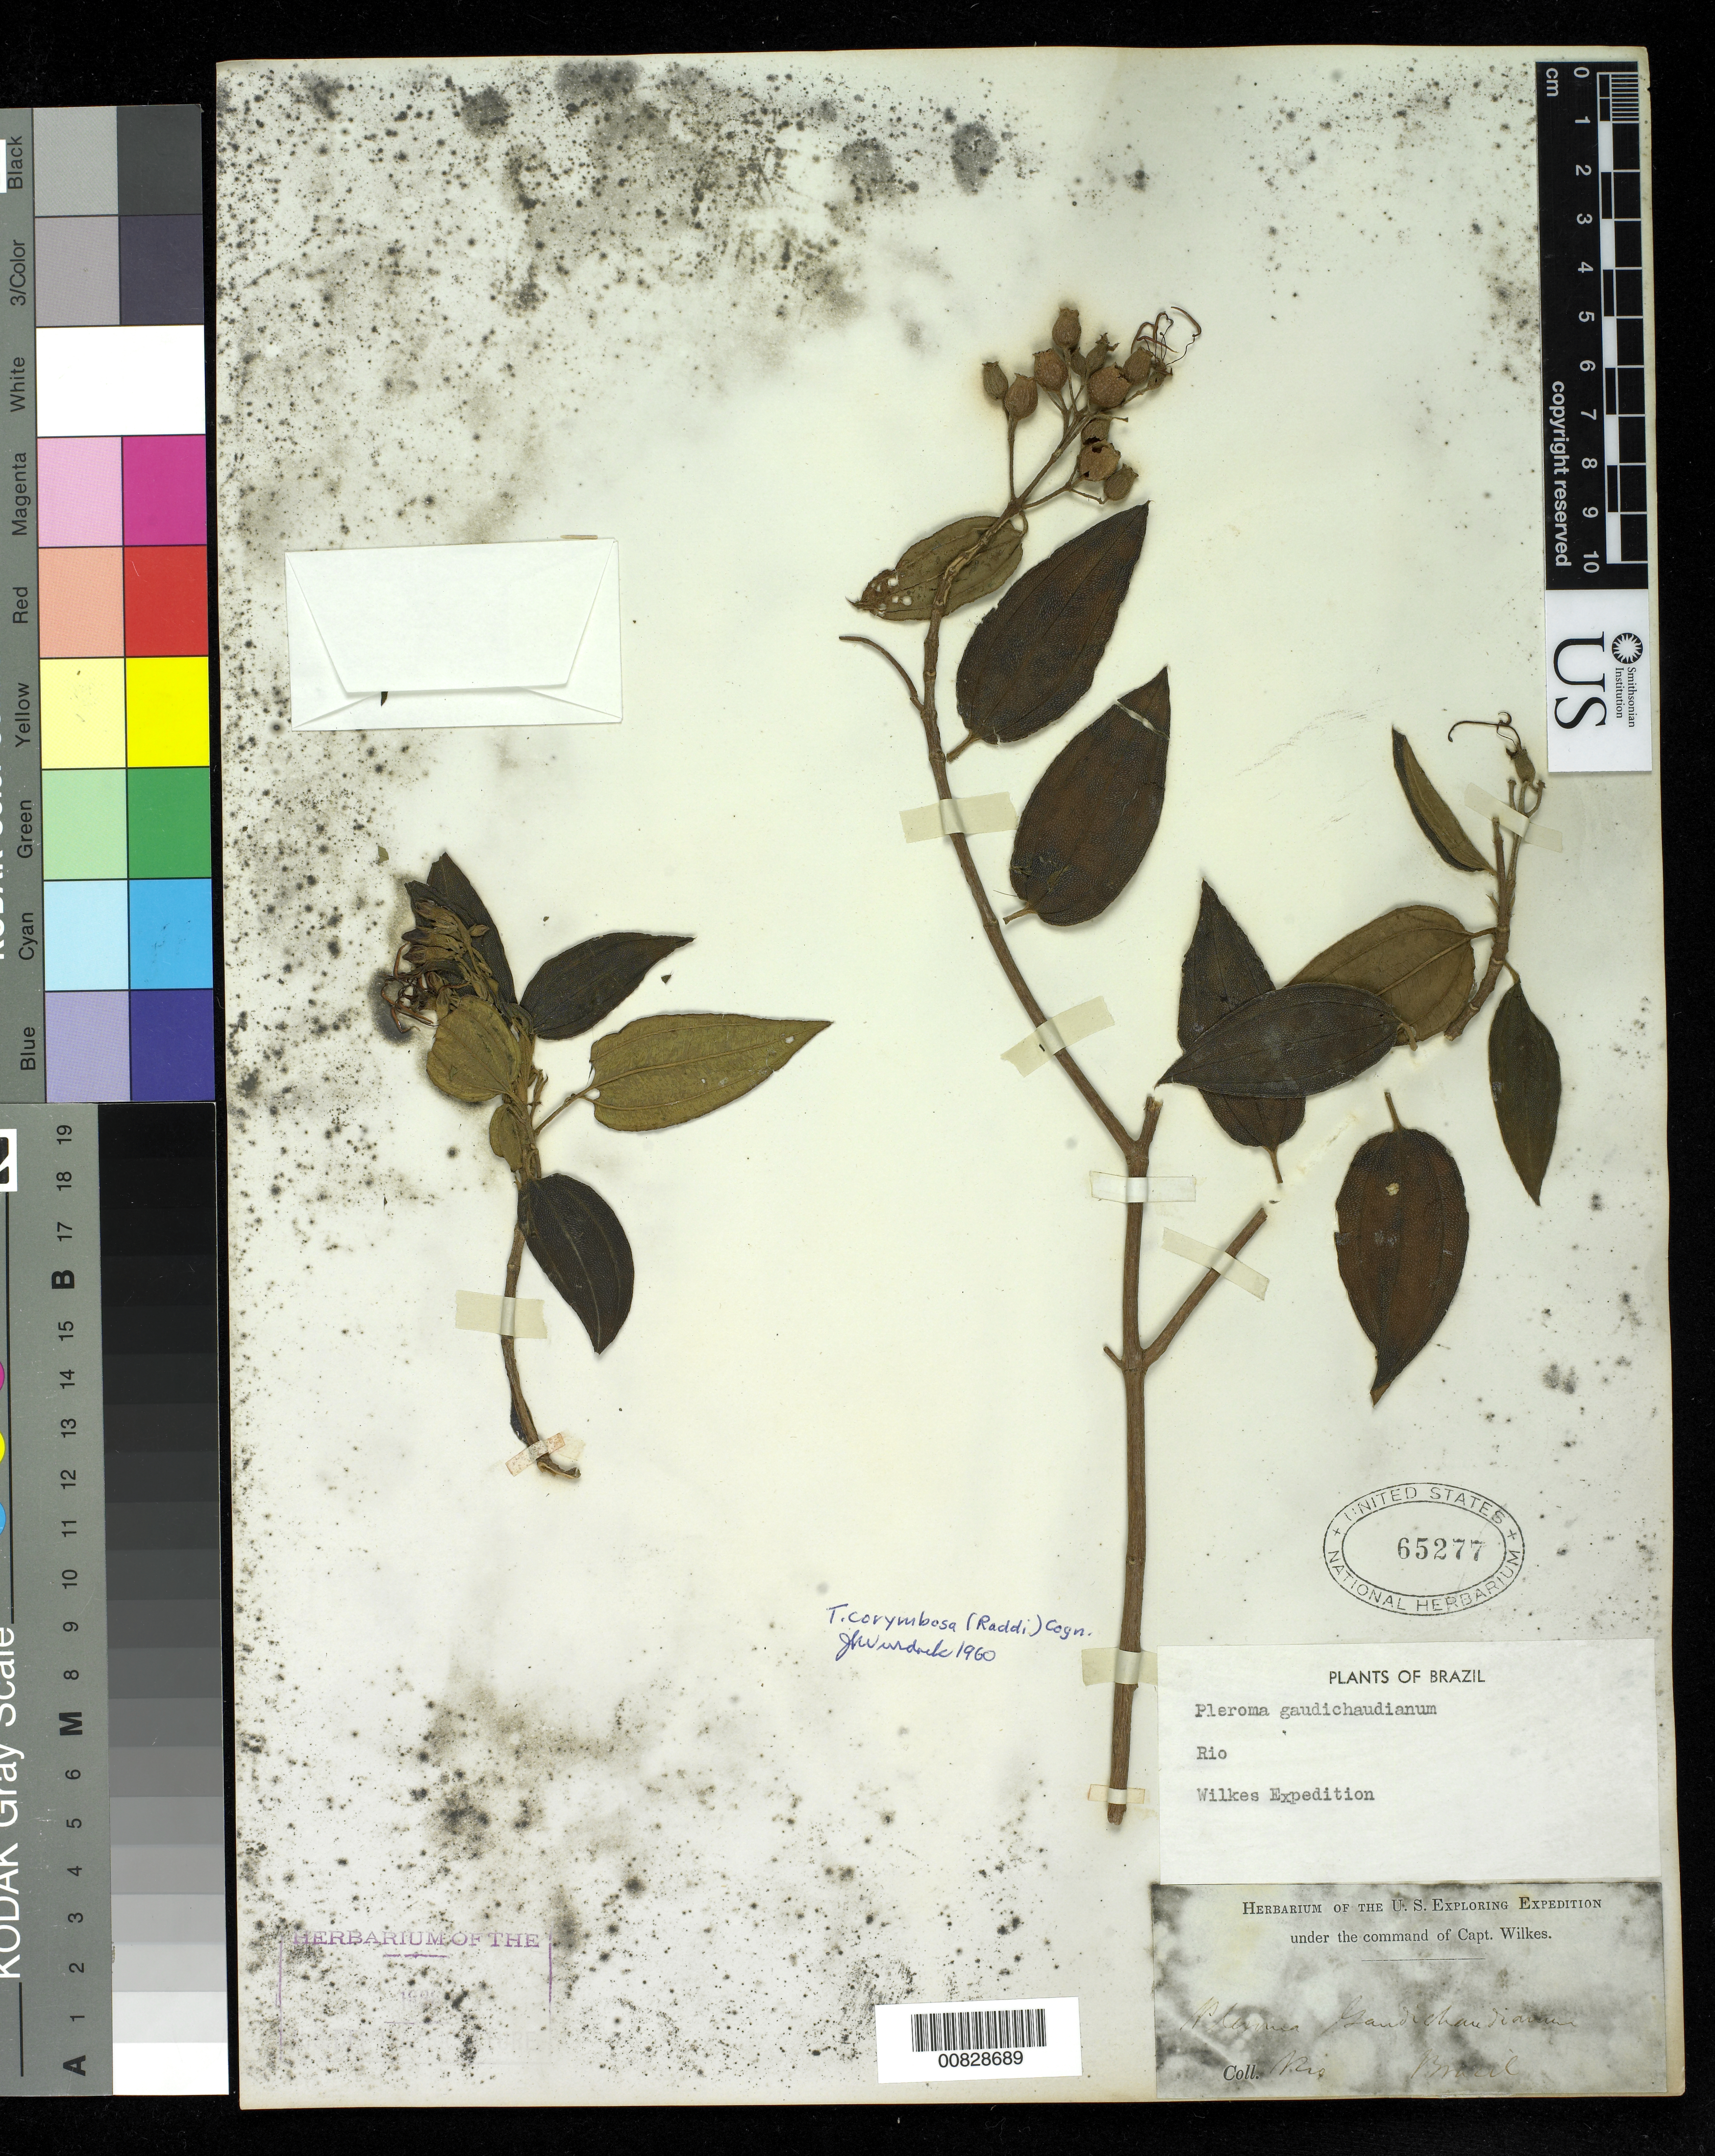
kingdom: Plantae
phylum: Tracheophyta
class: Magnoliopsida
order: Myrtales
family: Melastomataceae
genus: Pleroma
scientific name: Pleroma vimineum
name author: (D. Don) D. Don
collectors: Wilkes Explor. Exped.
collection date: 1838/1842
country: Brazil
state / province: Rio de Janeiro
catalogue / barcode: US 65277